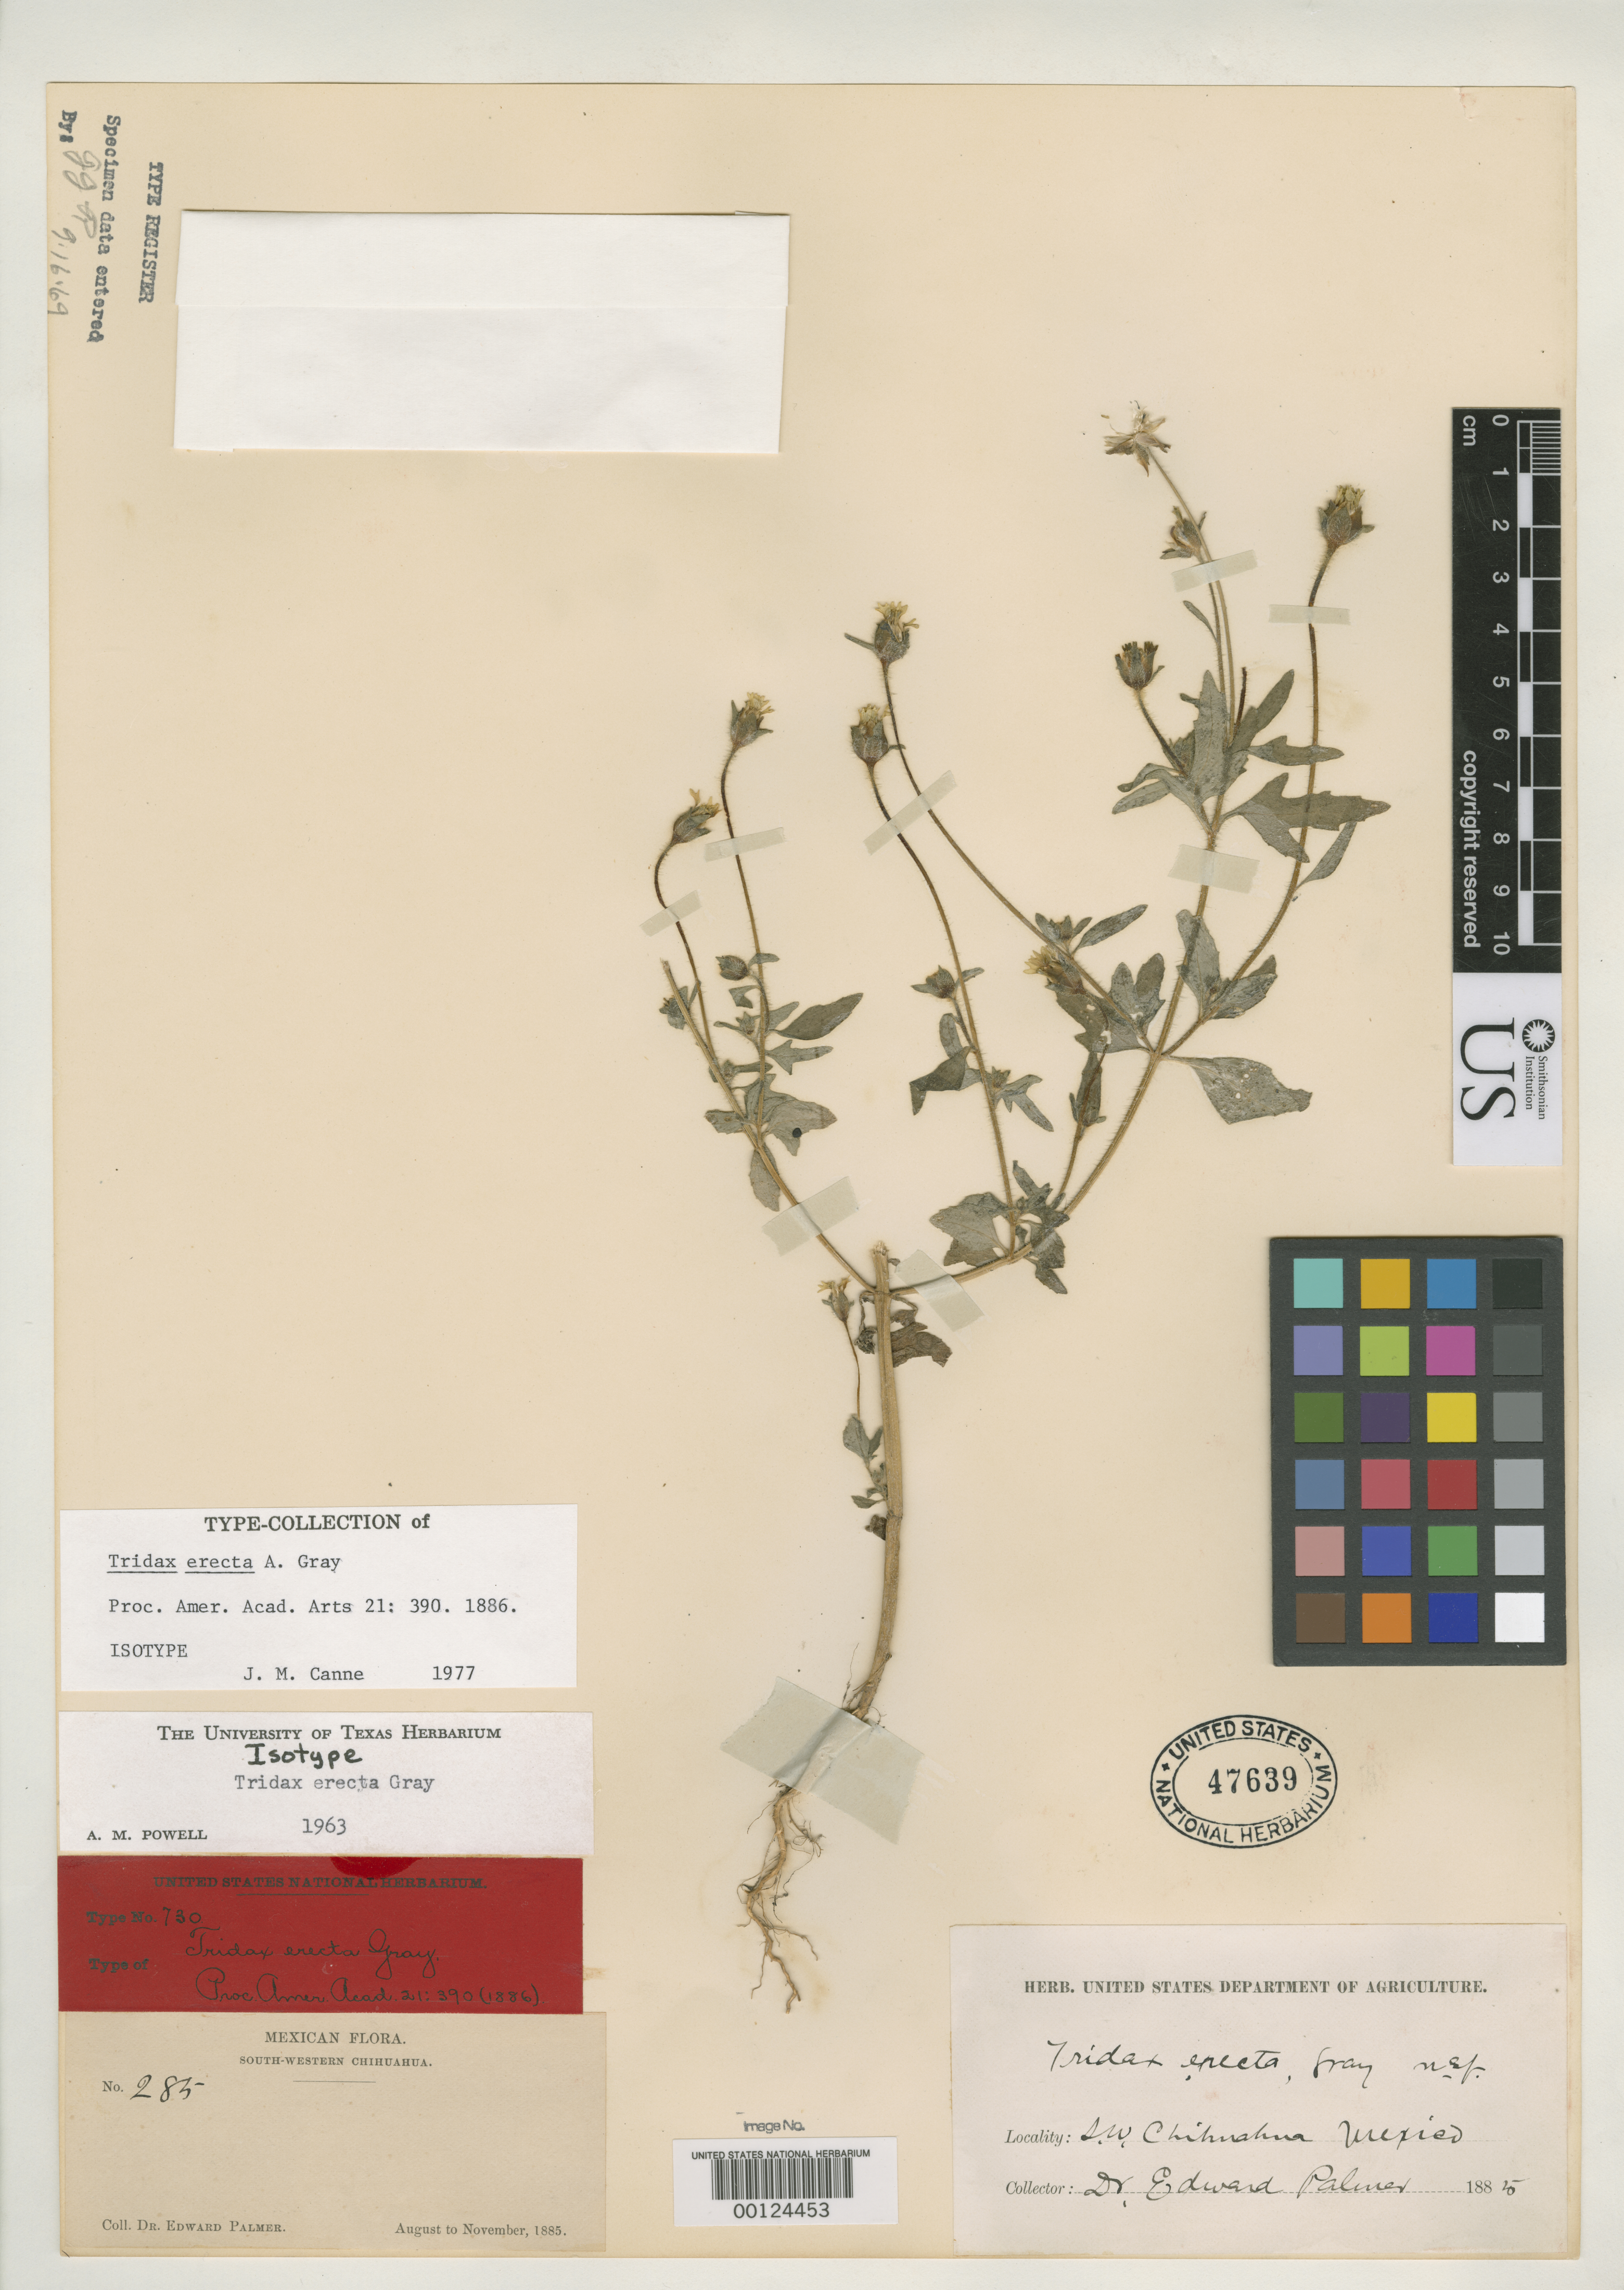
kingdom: Plantae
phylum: Tracheophyta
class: Magnoliopsida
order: Asterales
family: Asteraceae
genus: Tridax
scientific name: Tridax erecta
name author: A. Gray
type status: Isotype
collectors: E. Palmer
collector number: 285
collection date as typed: Aug 1885 to -- Nov 1885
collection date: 1885-08/1885-11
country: Mexico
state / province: Chihuahua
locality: Mountains above Batopilas.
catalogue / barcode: US 47639